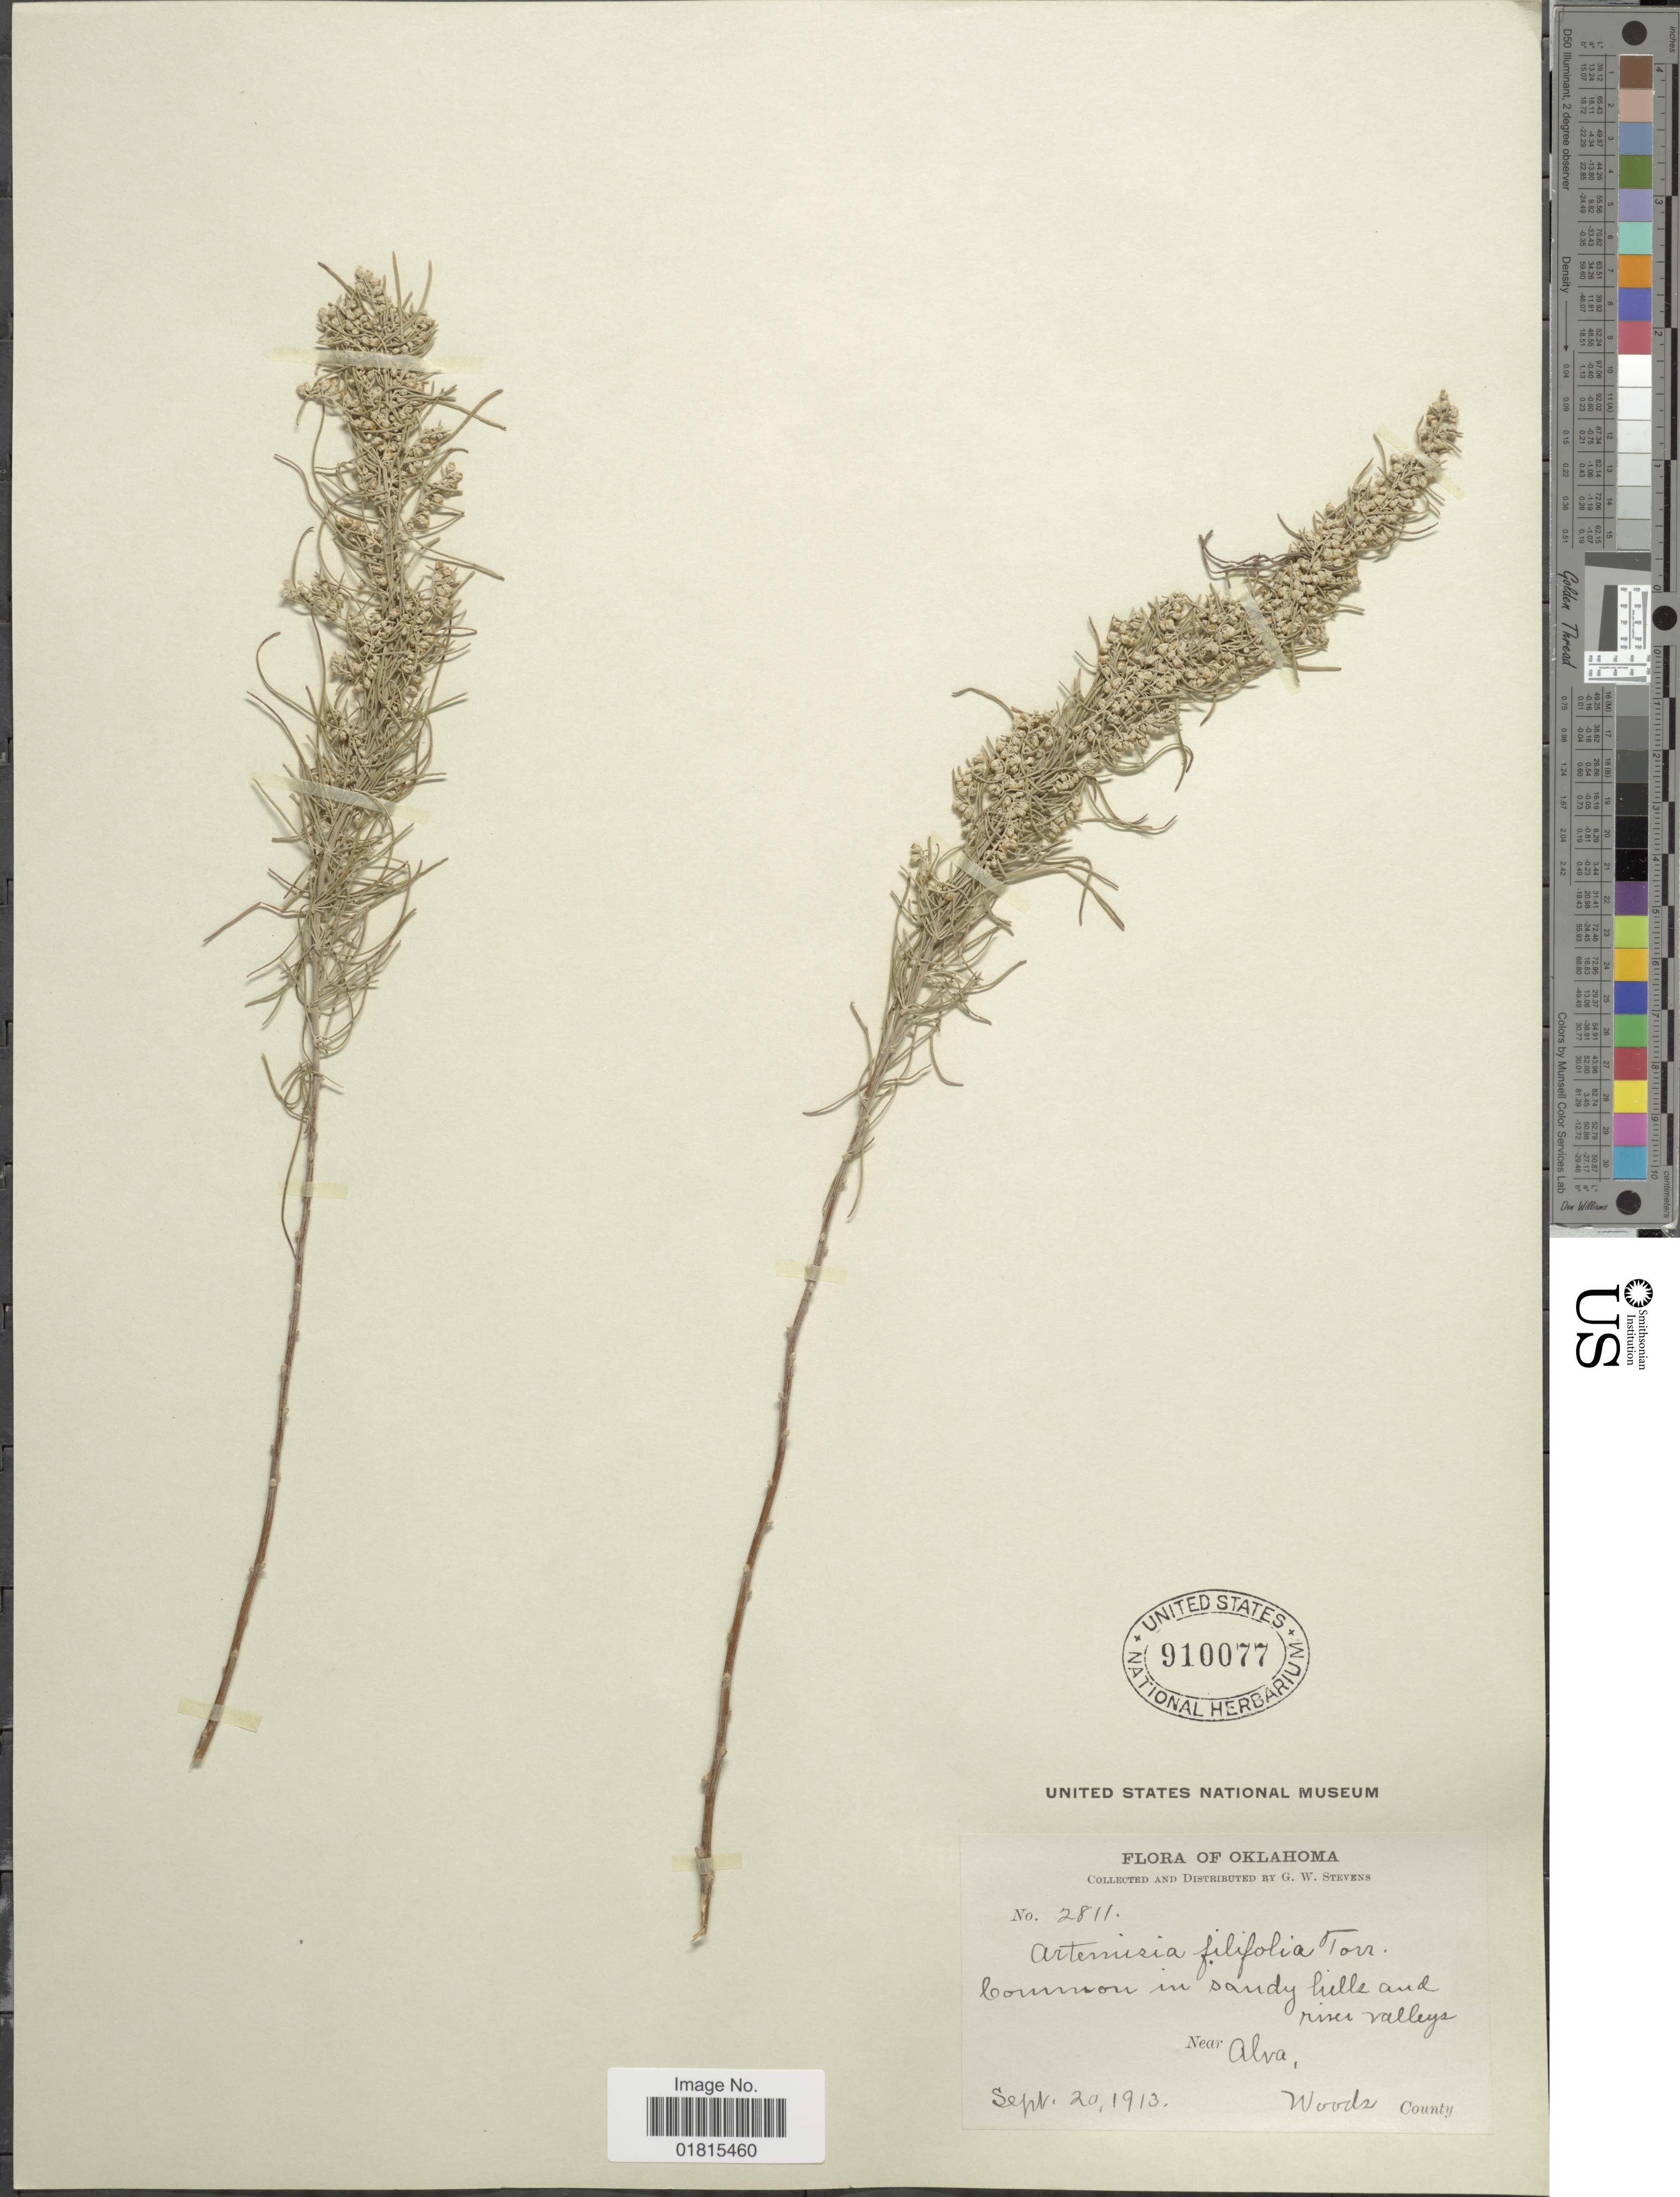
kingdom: Plantae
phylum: Tracheophyta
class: Magnoliopsida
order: Asterales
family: Asteraceae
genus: Artemisia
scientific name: Artemisia filifolia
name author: Torr.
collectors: G. W. Stevens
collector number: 2811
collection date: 1913-09-20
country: United States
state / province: Oklahoma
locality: Common in sandy hills and rises valleys. Near Alva, Woods County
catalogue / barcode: US 910077